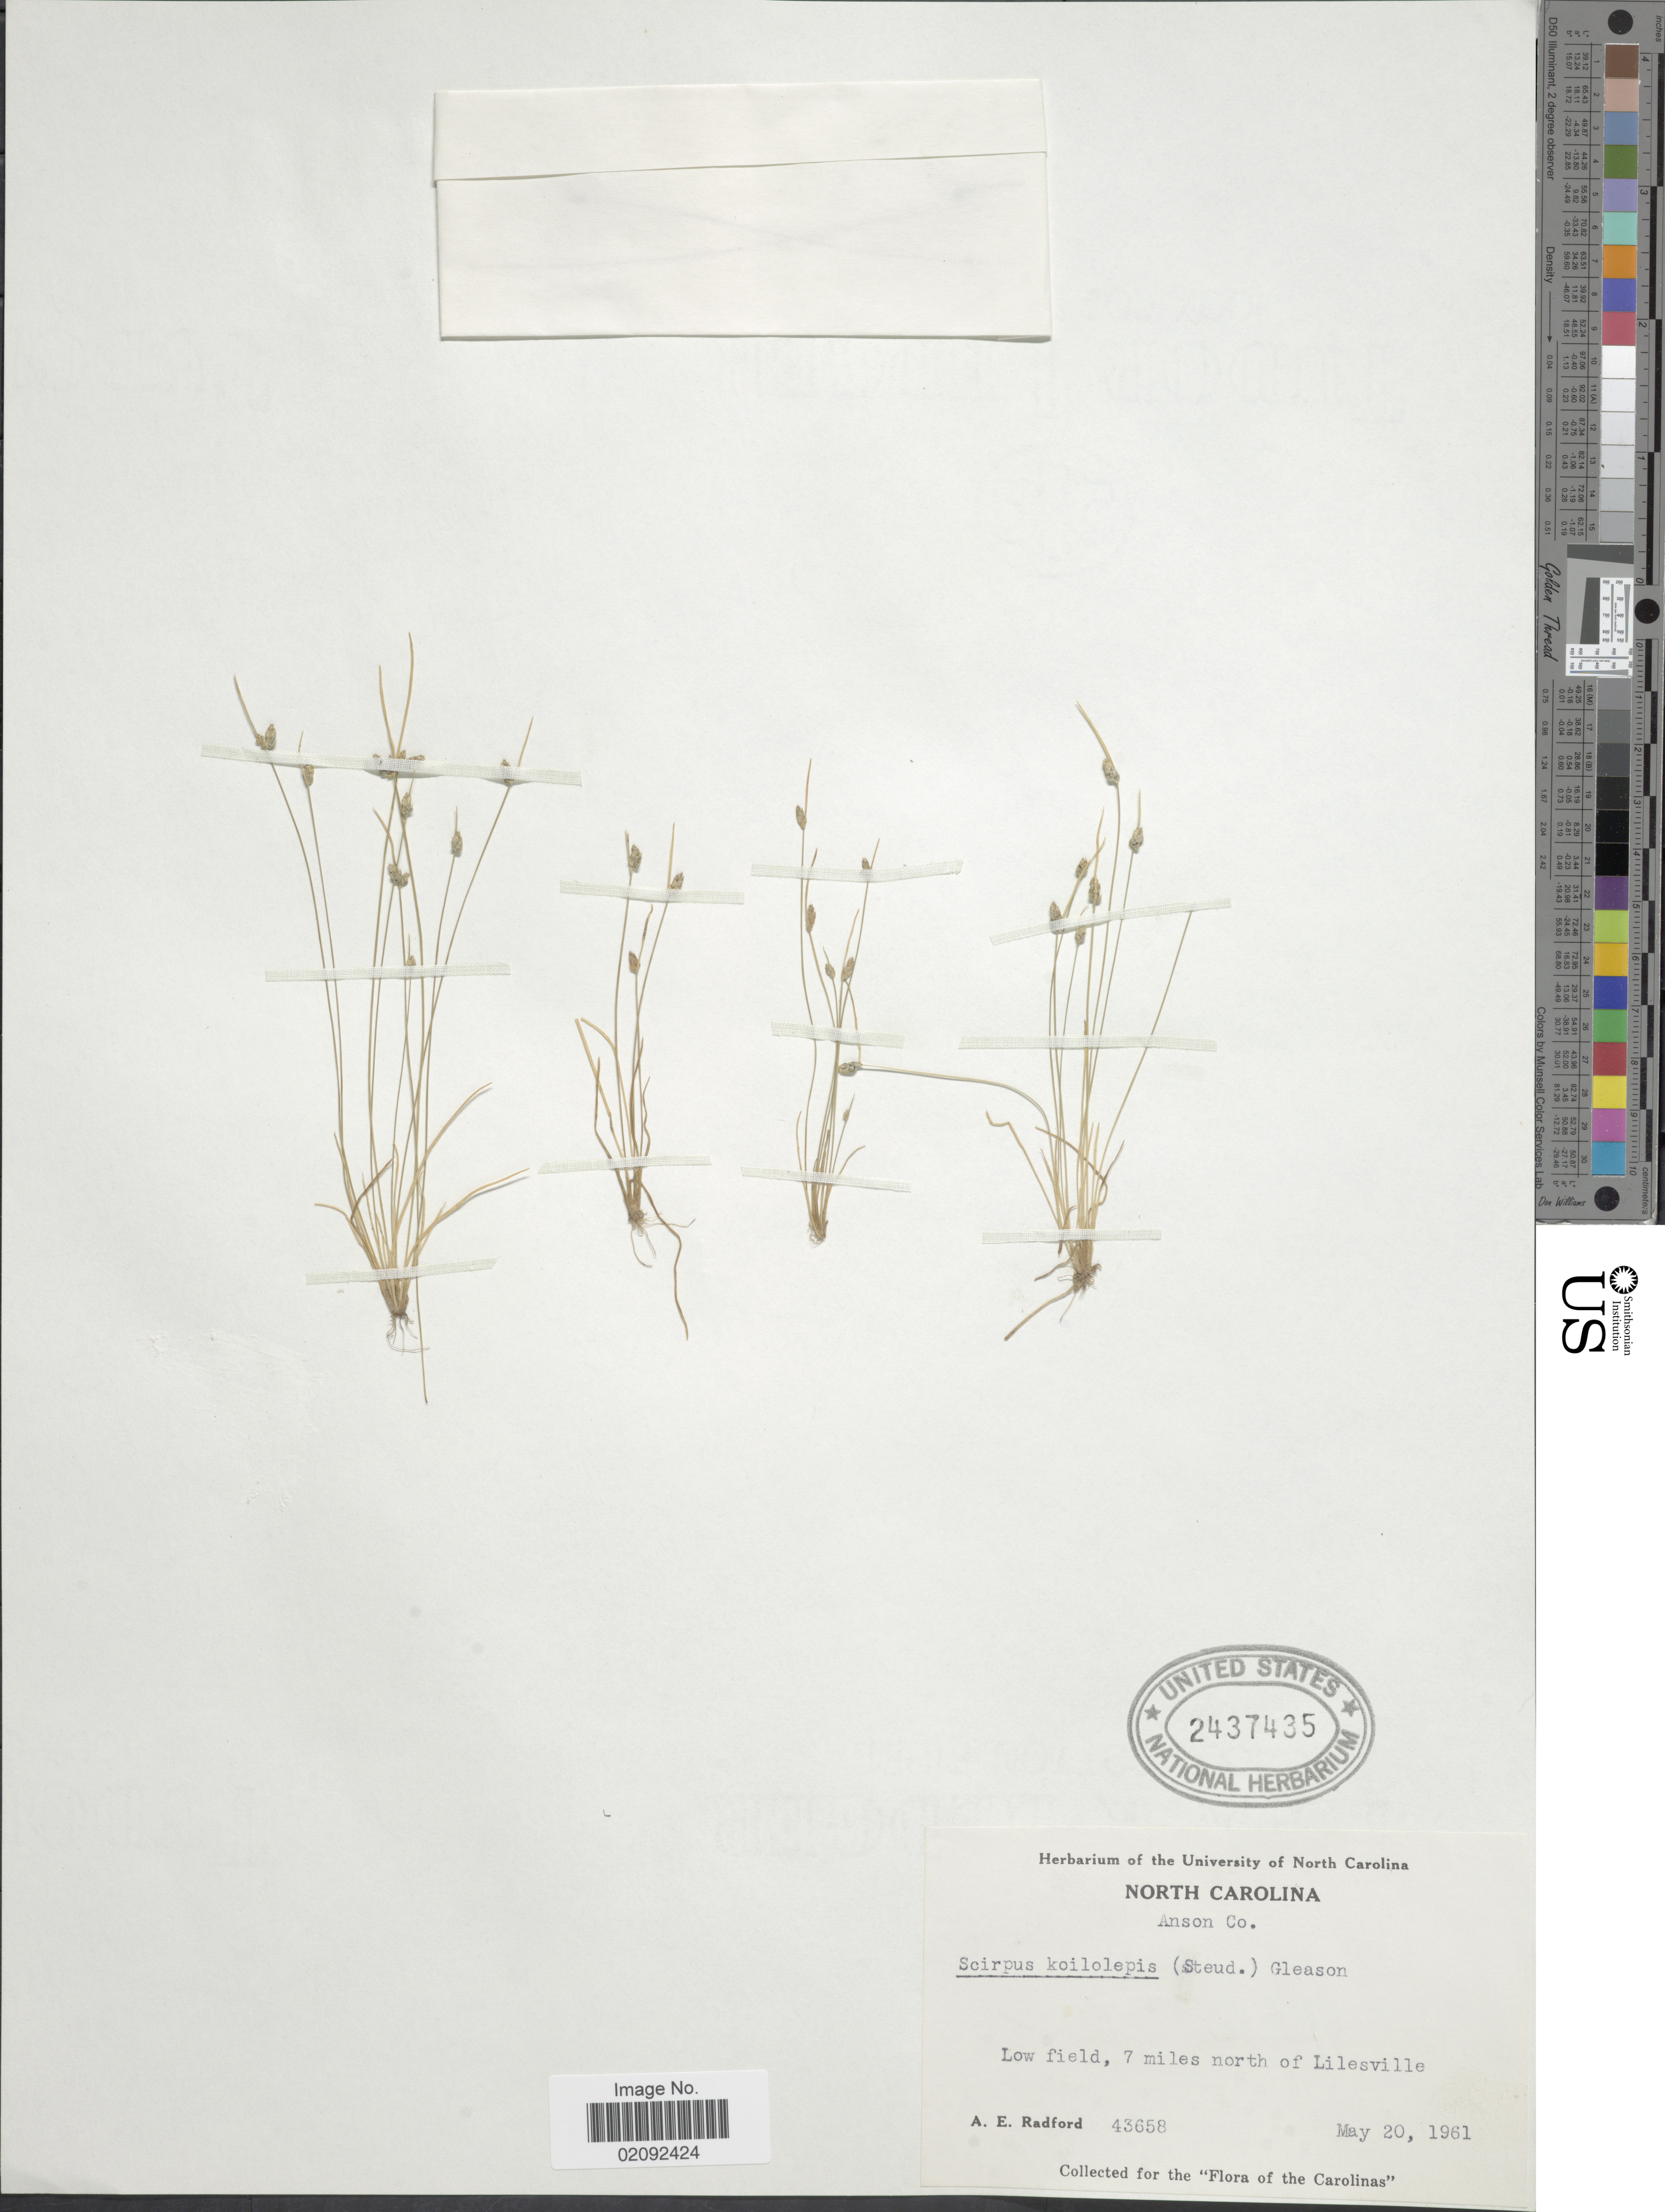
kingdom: Plantae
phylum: Tracheophyta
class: Liliopsida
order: Poales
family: Cyperaceae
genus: Isolepis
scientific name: Isolepis carinata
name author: Hook. & Arn. ex Torr.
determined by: Strong, M. T., (US), Smithsonian Institution - National Museum of Natural History (UNITED STATES)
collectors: A. E. Radford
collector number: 43658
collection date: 1961-05-20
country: United States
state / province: North Carolina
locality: Anson Co., low field, 7 miles north of Lilesvile.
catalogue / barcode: US 2437435